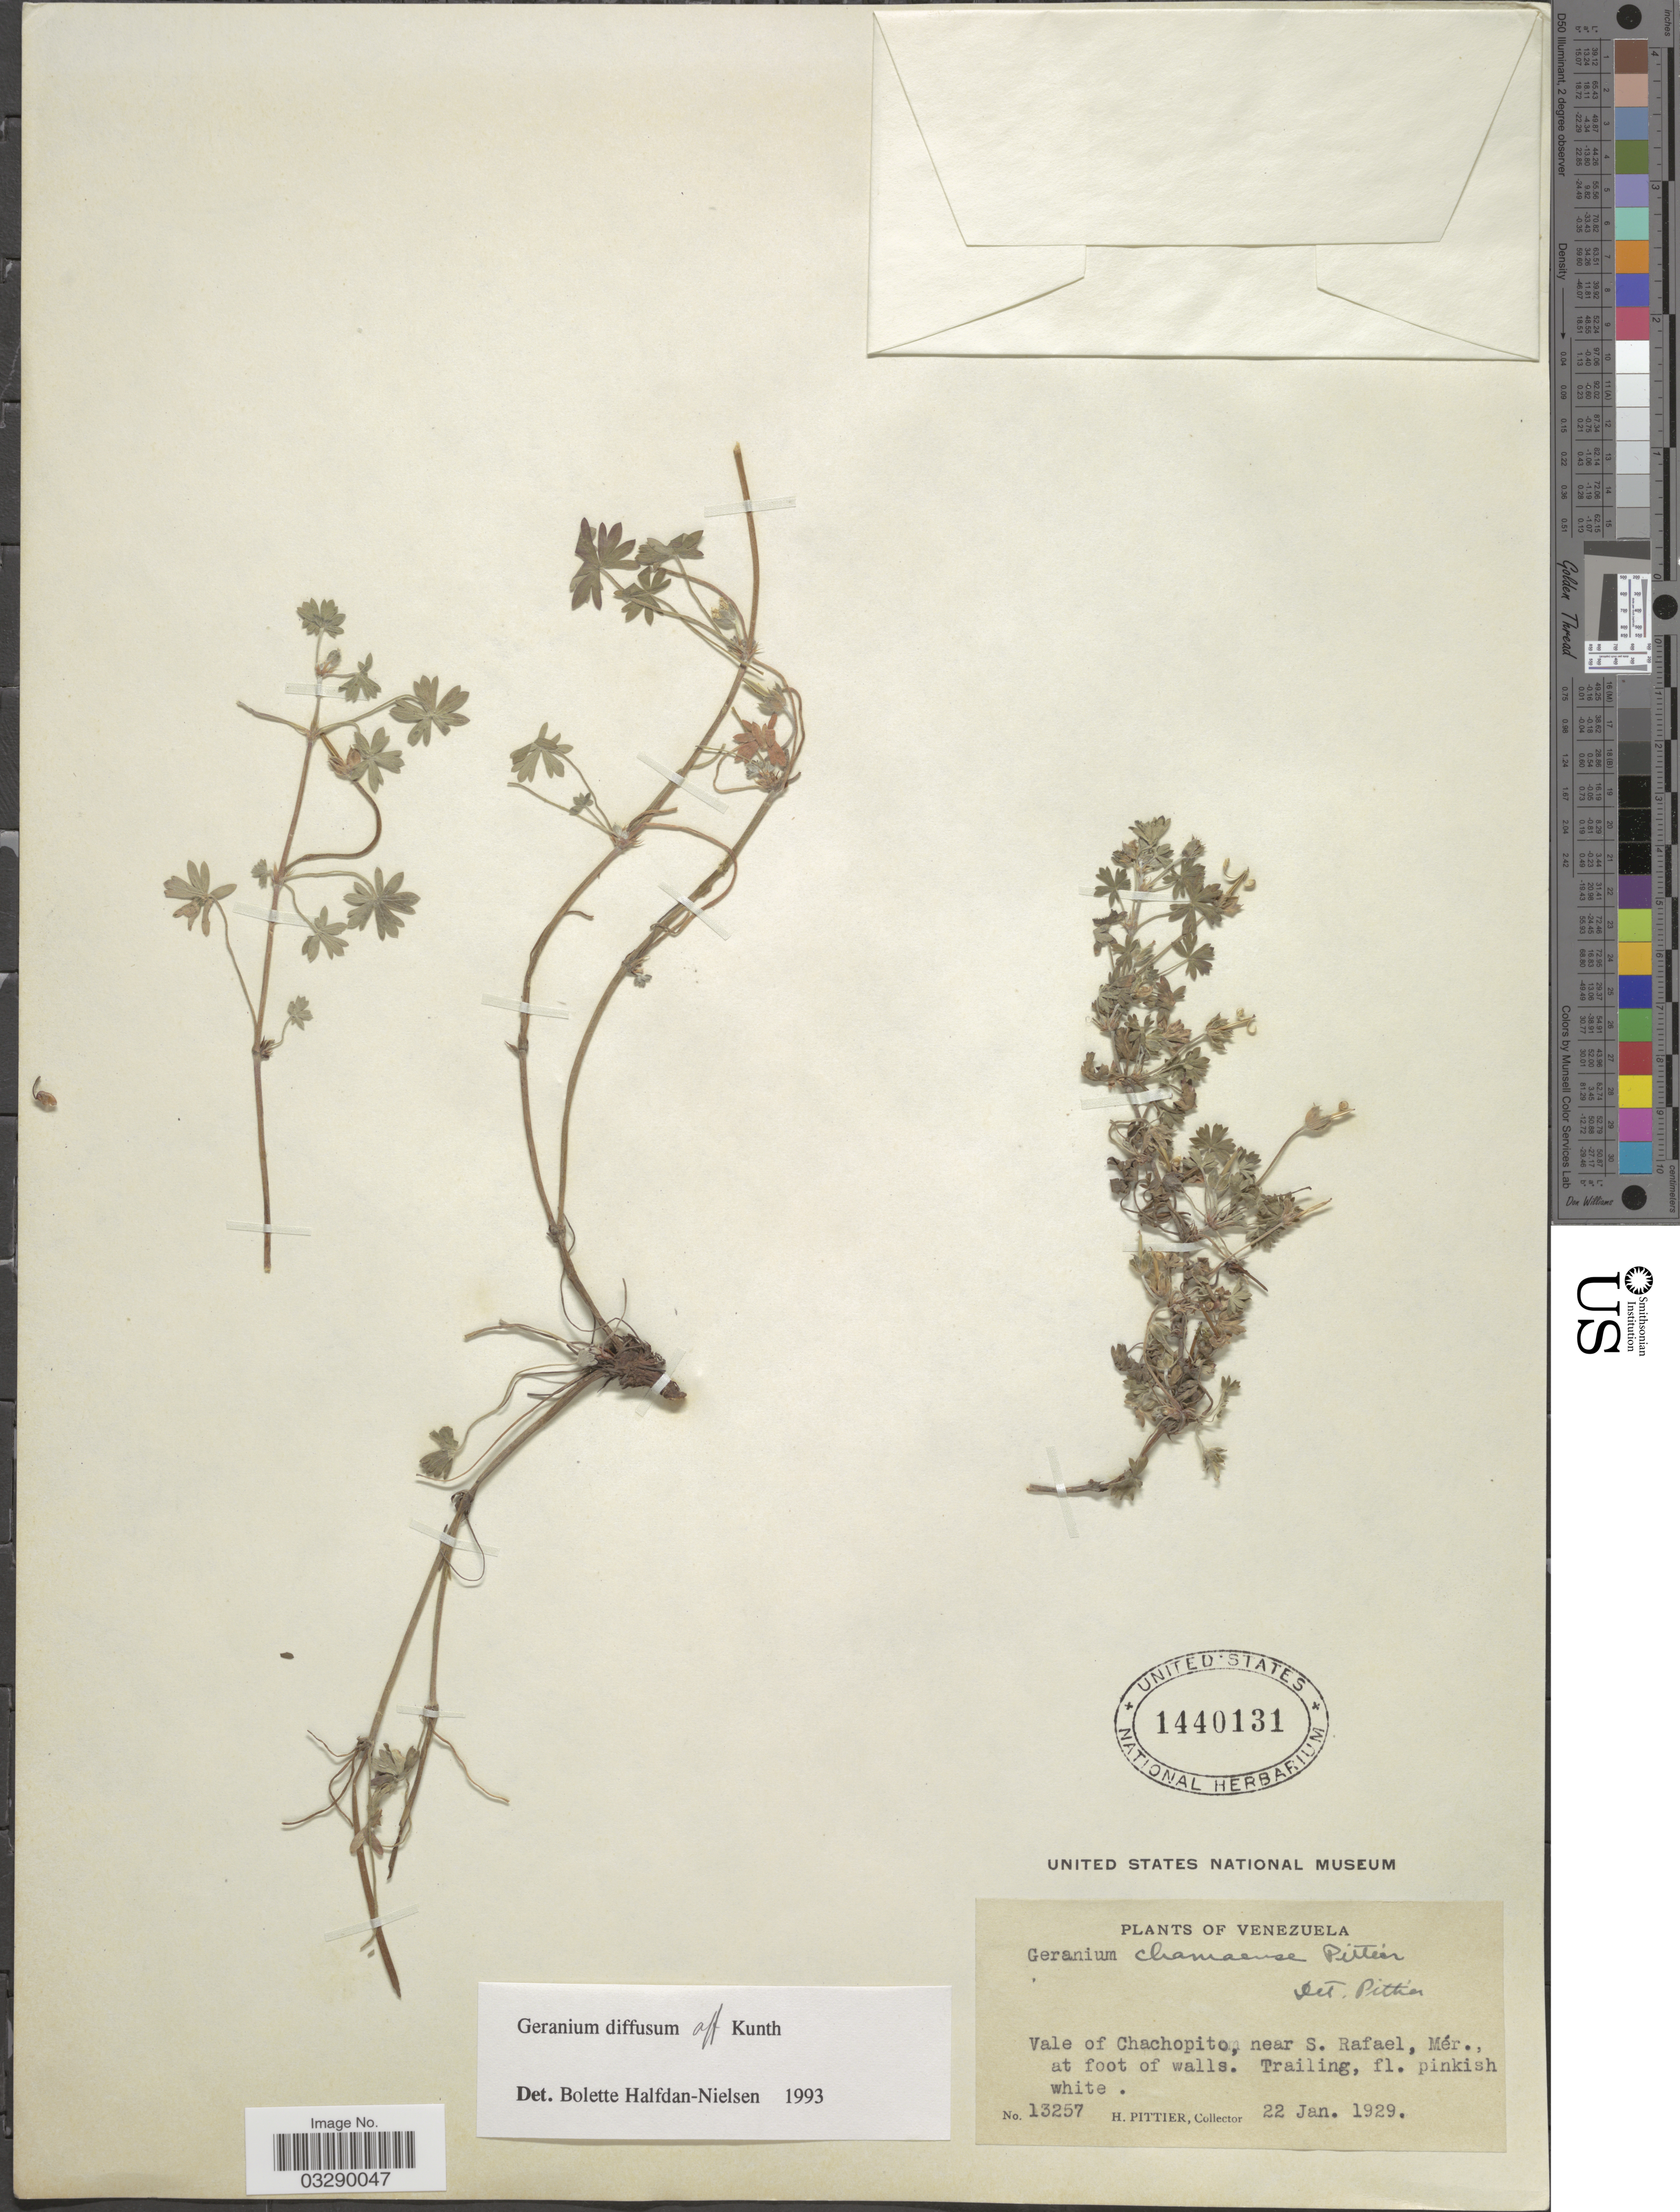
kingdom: Plantae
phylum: Tracheophyta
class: Magnoliopsida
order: Geraniales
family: Geraniaceae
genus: Geranium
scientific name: Geranium diffusum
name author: Kunth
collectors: H. F. Pittier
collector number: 13257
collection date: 1929-01-22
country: Venezuela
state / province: Mérida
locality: Vale of Chachopito, near S. Rafael, Mér., at foot of walls.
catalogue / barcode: US 1440131